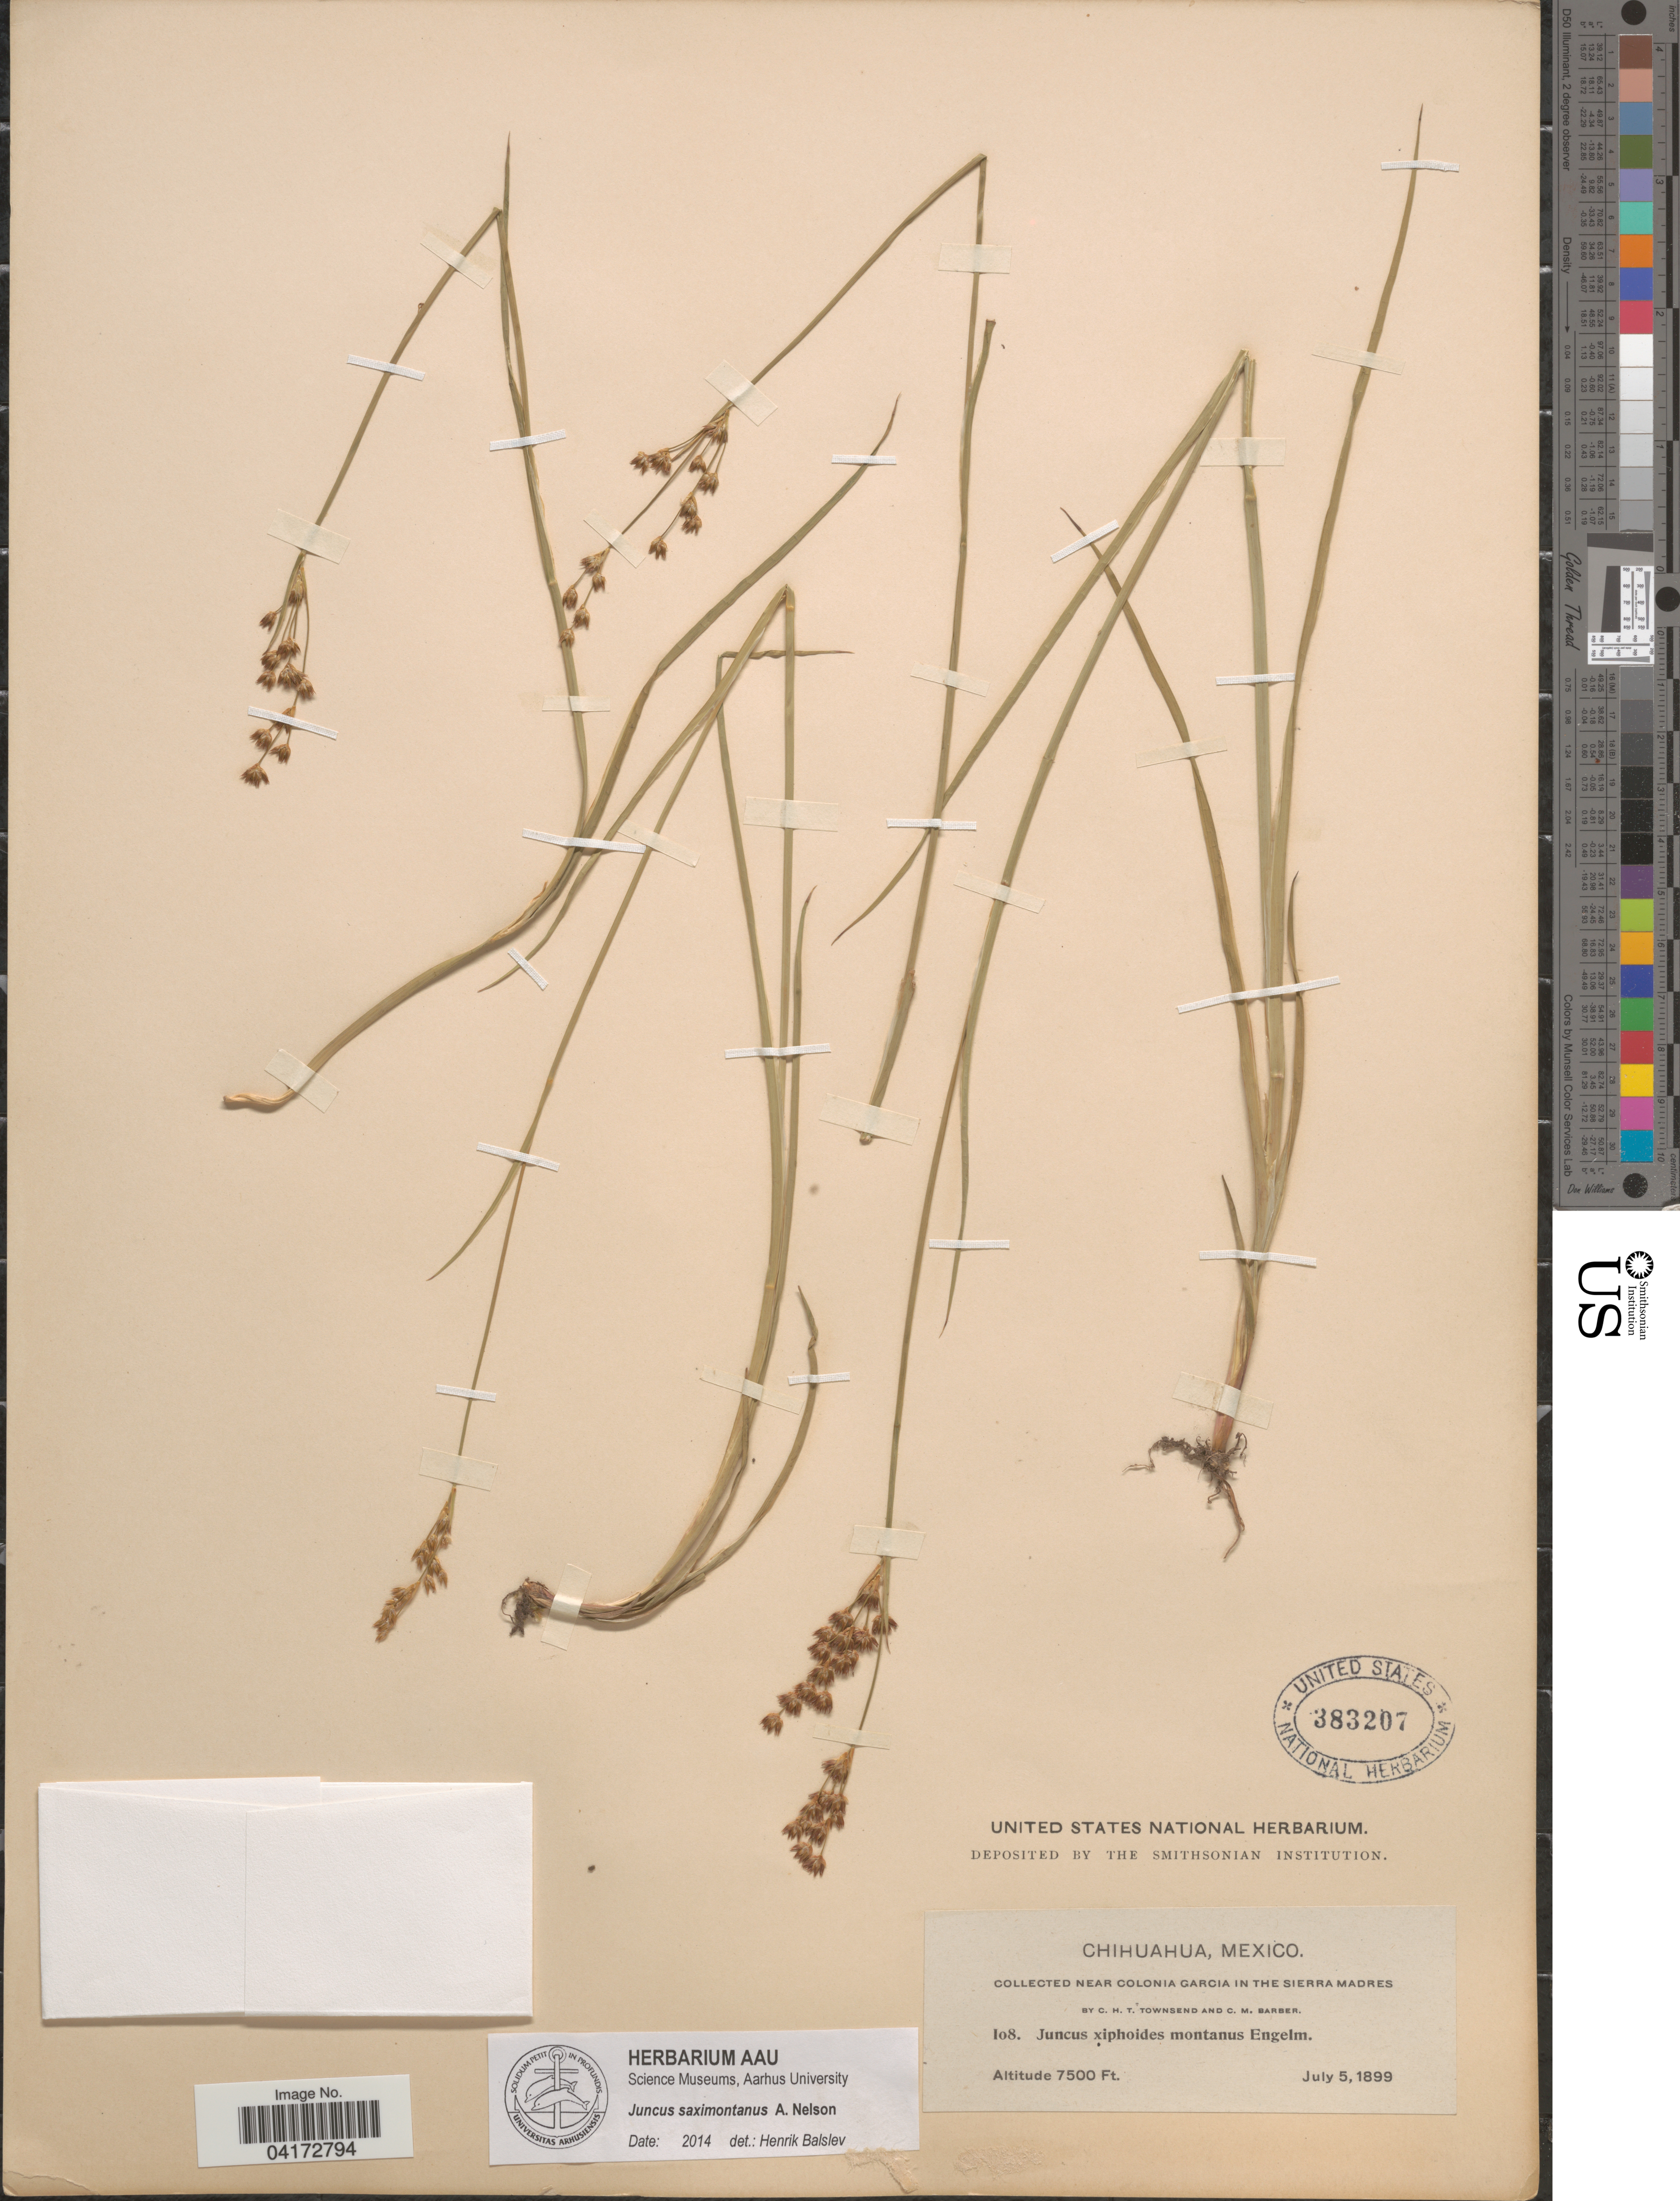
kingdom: Plantae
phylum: Tracheophyta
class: Liliopsida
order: Poales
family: Juncaceae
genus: Juncus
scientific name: Juncus saximontanus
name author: A. Nelson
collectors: C. H. T. Townsend & C. Barber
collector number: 108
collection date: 1899-07-05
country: Mexico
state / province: Chihuahua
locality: Near Colonia Garcia in the Sierra Madres.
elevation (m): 2286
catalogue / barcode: US 383207